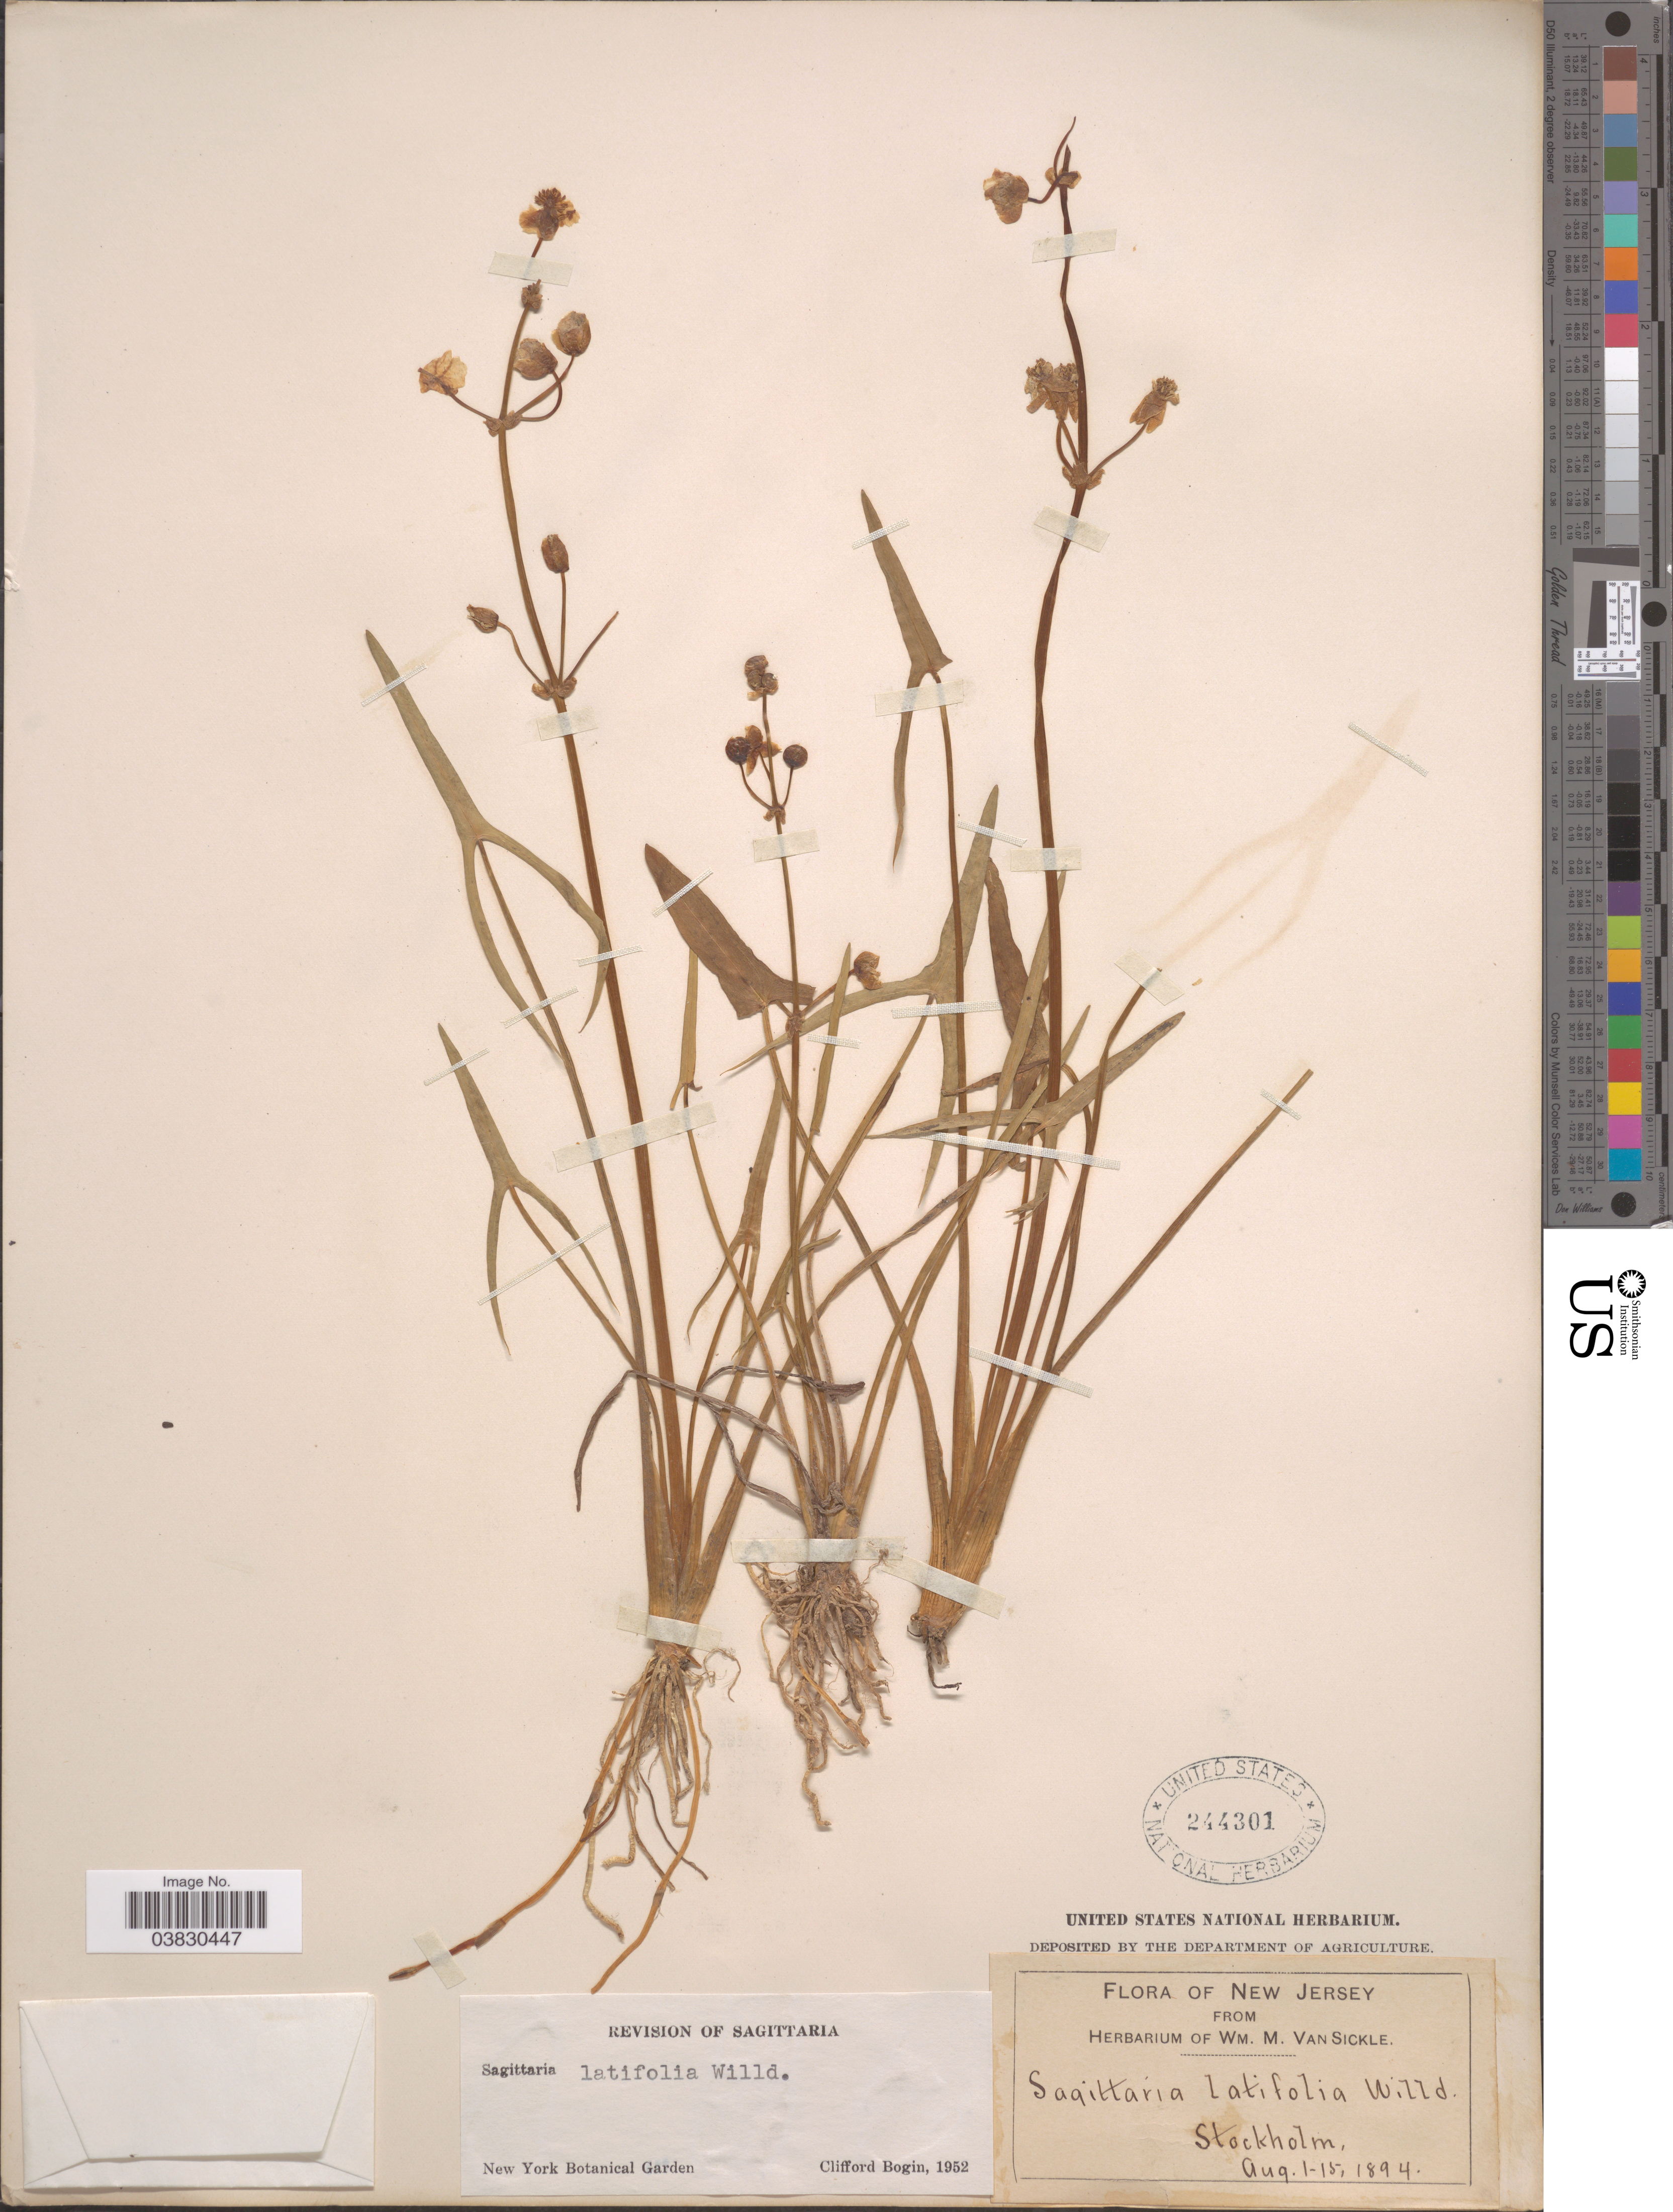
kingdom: Plantae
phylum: Tracheophyta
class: Liliopsida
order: Alismatales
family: Alismataceae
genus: Sagittaria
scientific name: Sagittaria latifolia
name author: Willd.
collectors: ex herb. Wm. M. Van Sickle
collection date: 1894-08-01/1894-08-15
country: United States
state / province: New Jersey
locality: Stockholm.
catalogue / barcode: US 244301